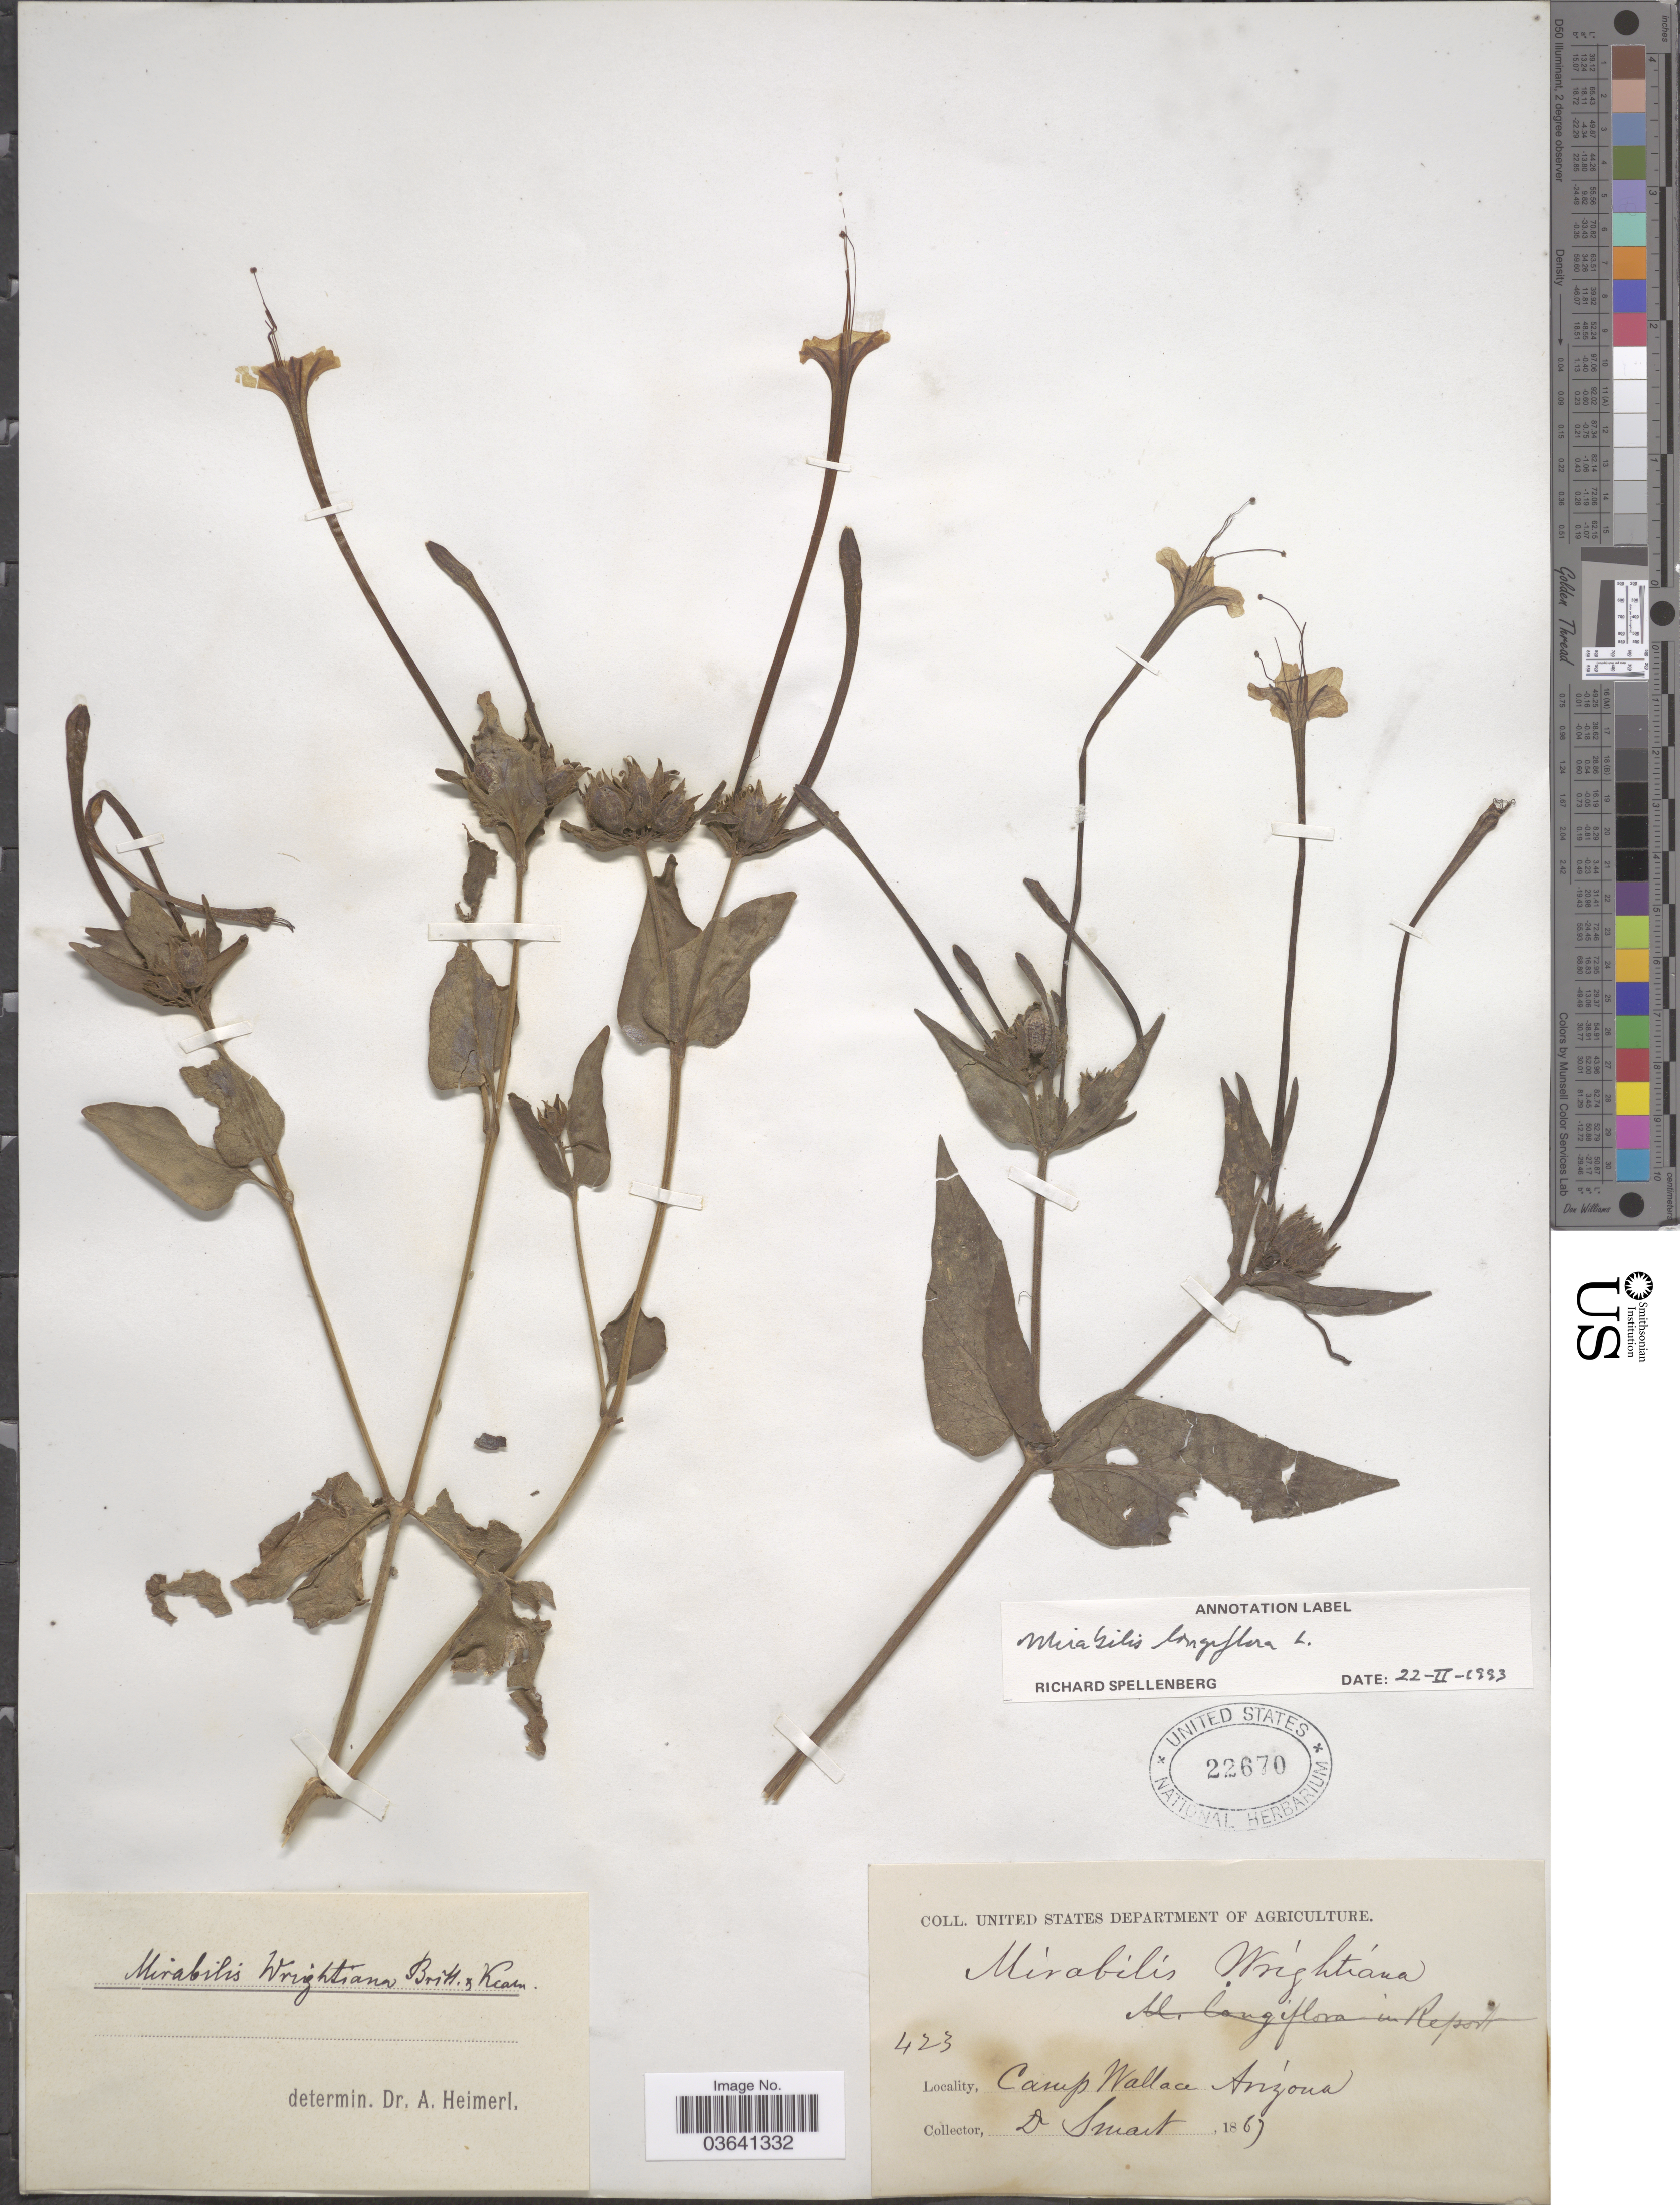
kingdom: Plantae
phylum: Tracheophyta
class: Magnoliopsida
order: Caryophyllales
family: Nyctaginaceae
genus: Mirabilis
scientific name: Mirabilis wrightiana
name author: A. Gray & Britton ex Kearney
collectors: -. Smart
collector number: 423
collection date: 1867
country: United States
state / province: Arizona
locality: Camp Wallace.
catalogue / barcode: US 22670